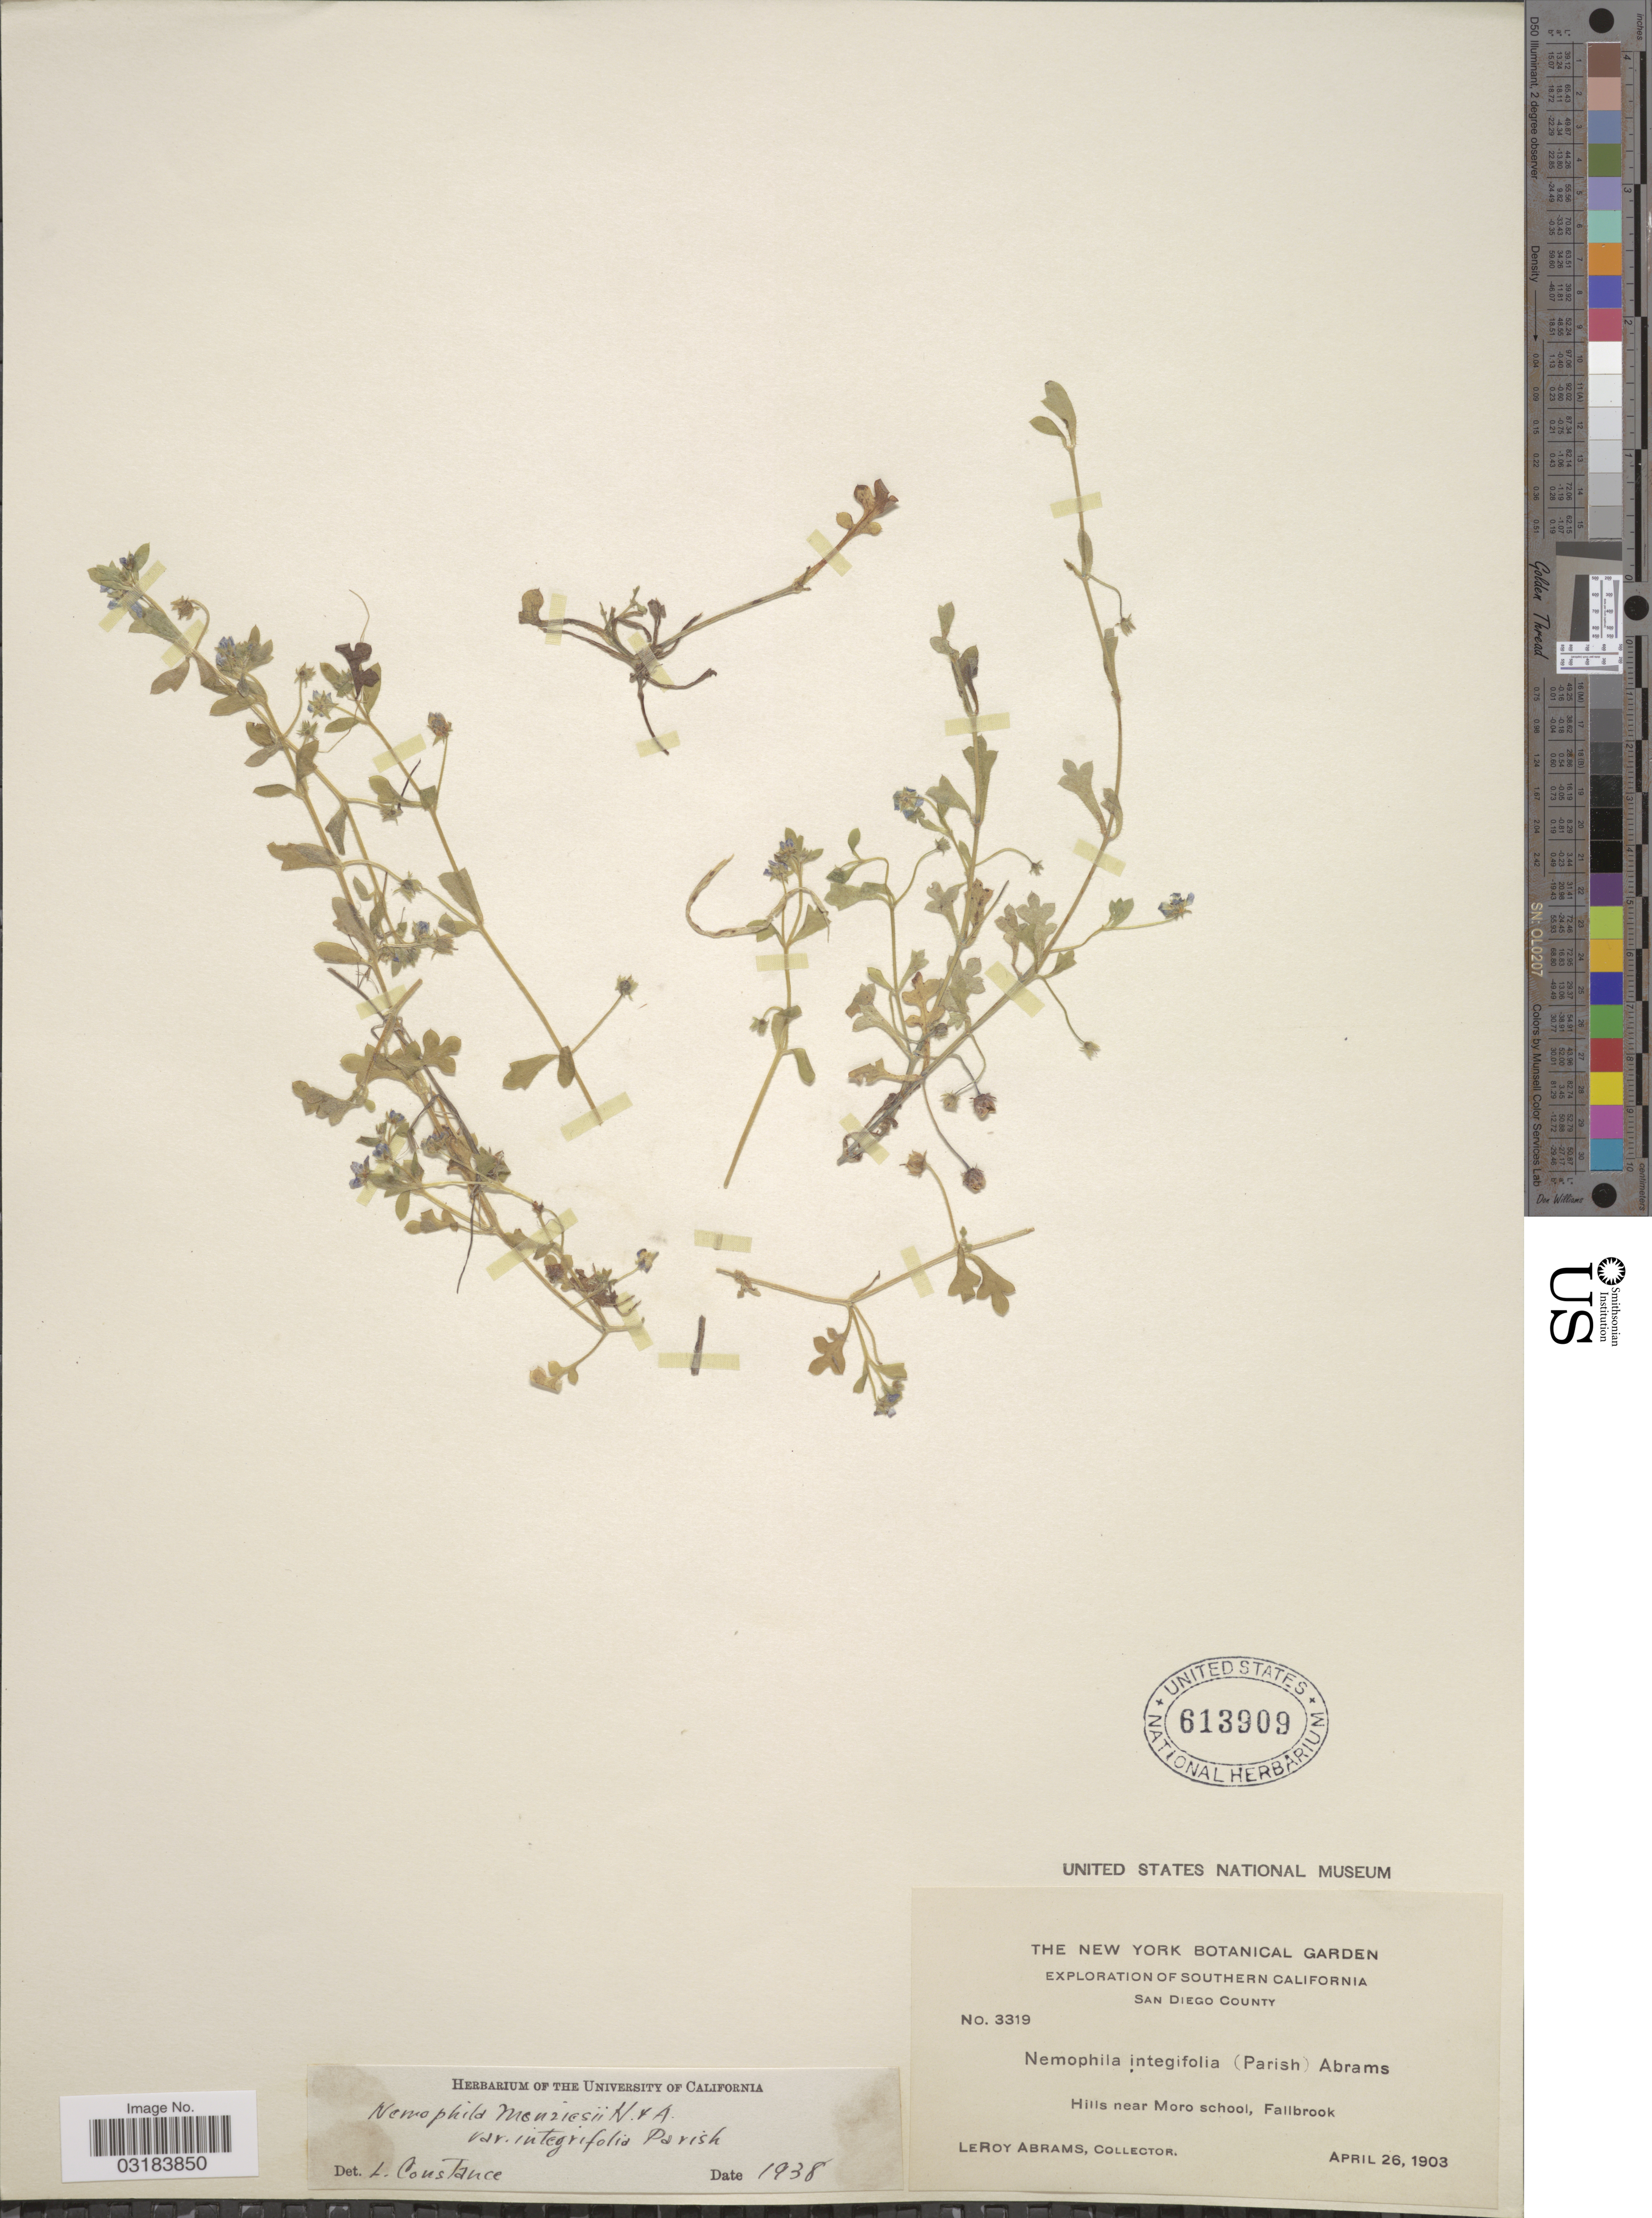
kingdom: Plantae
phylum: Tracheophyta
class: Magnoliopsida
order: Boraginales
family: Hydrophyllaceae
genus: Nemophila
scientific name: Nemophila menziesii var. integrifolia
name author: Hook. & Arn.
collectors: L. Abrams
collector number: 3319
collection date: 1903-04-26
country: United States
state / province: California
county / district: San Diego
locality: Southern California. San Diego County. Hills near Moro school, Fallbrook.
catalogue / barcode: US 613909